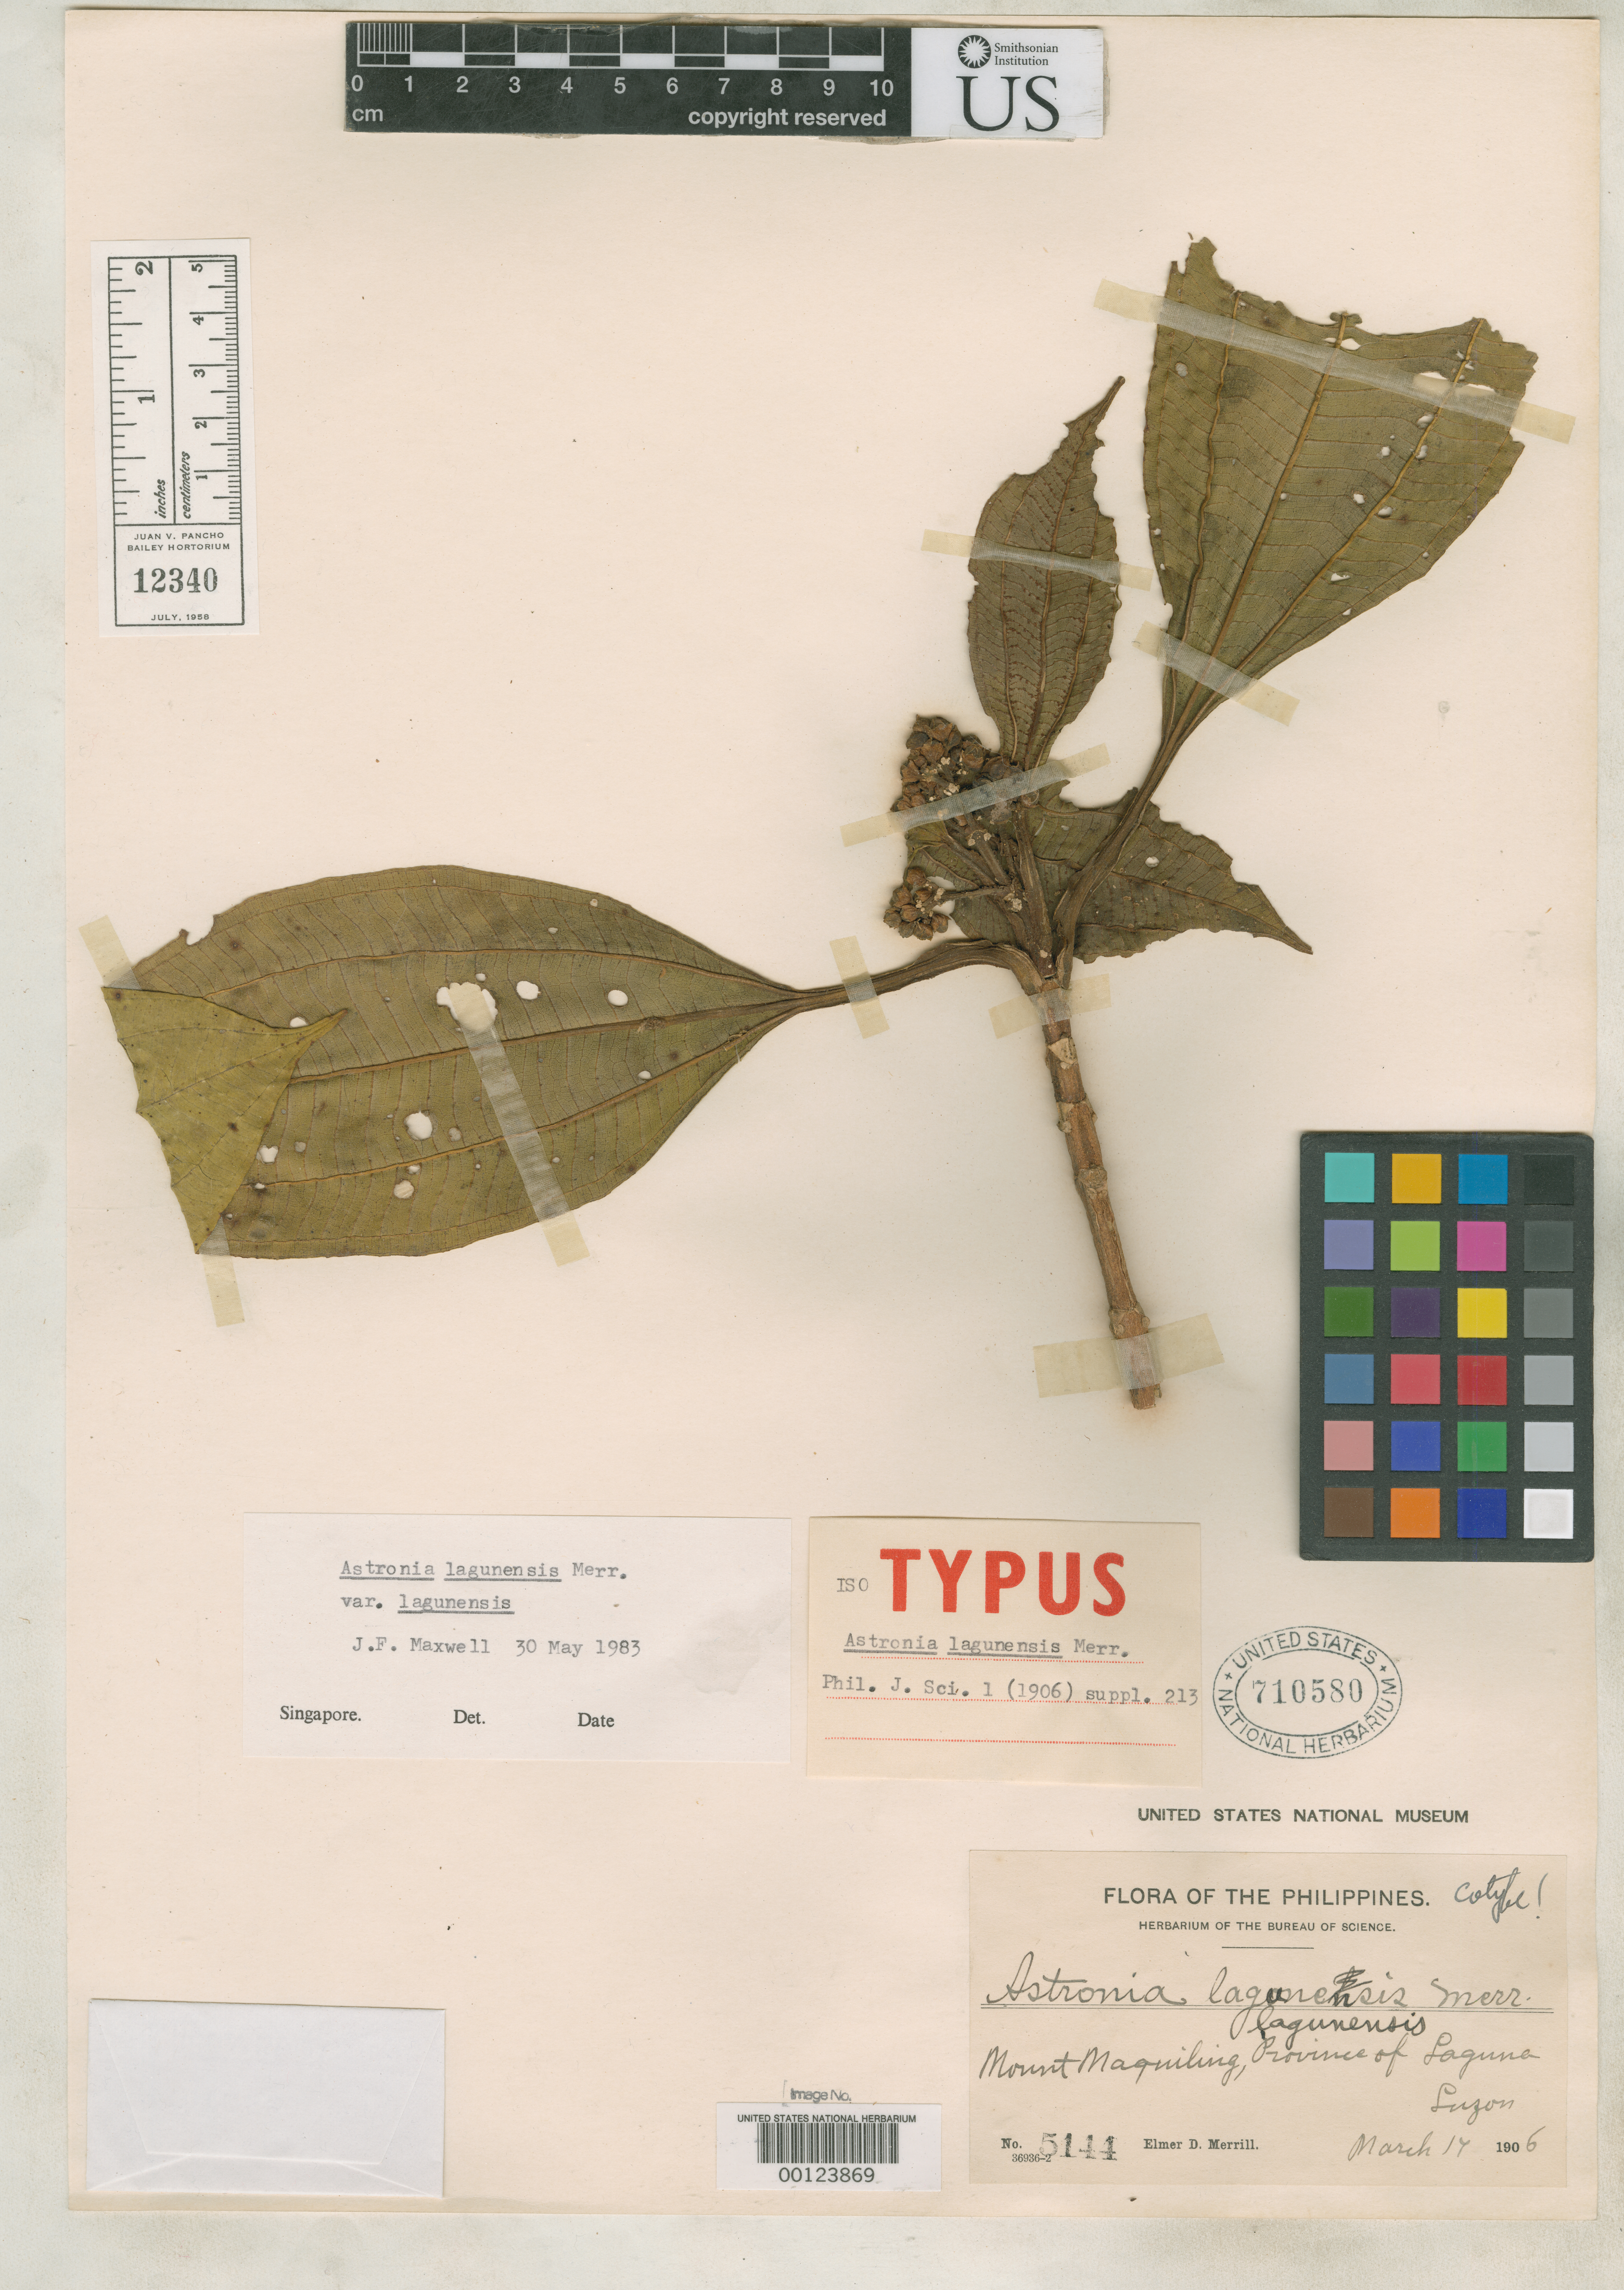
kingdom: Plantae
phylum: Tracheophyta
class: Magnoliopsida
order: Myrtales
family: Melastomataceae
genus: Astronia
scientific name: Astronia lagunensis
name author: Merr.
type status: Isotype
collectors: E. D. Merrill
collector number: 5144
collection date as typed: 17 Mar 1906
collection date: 1906-03-17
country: Philippines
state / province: Calabarzon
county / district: Laguna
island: Luzon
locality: Mt. Maquiling.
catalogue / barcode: US 710580